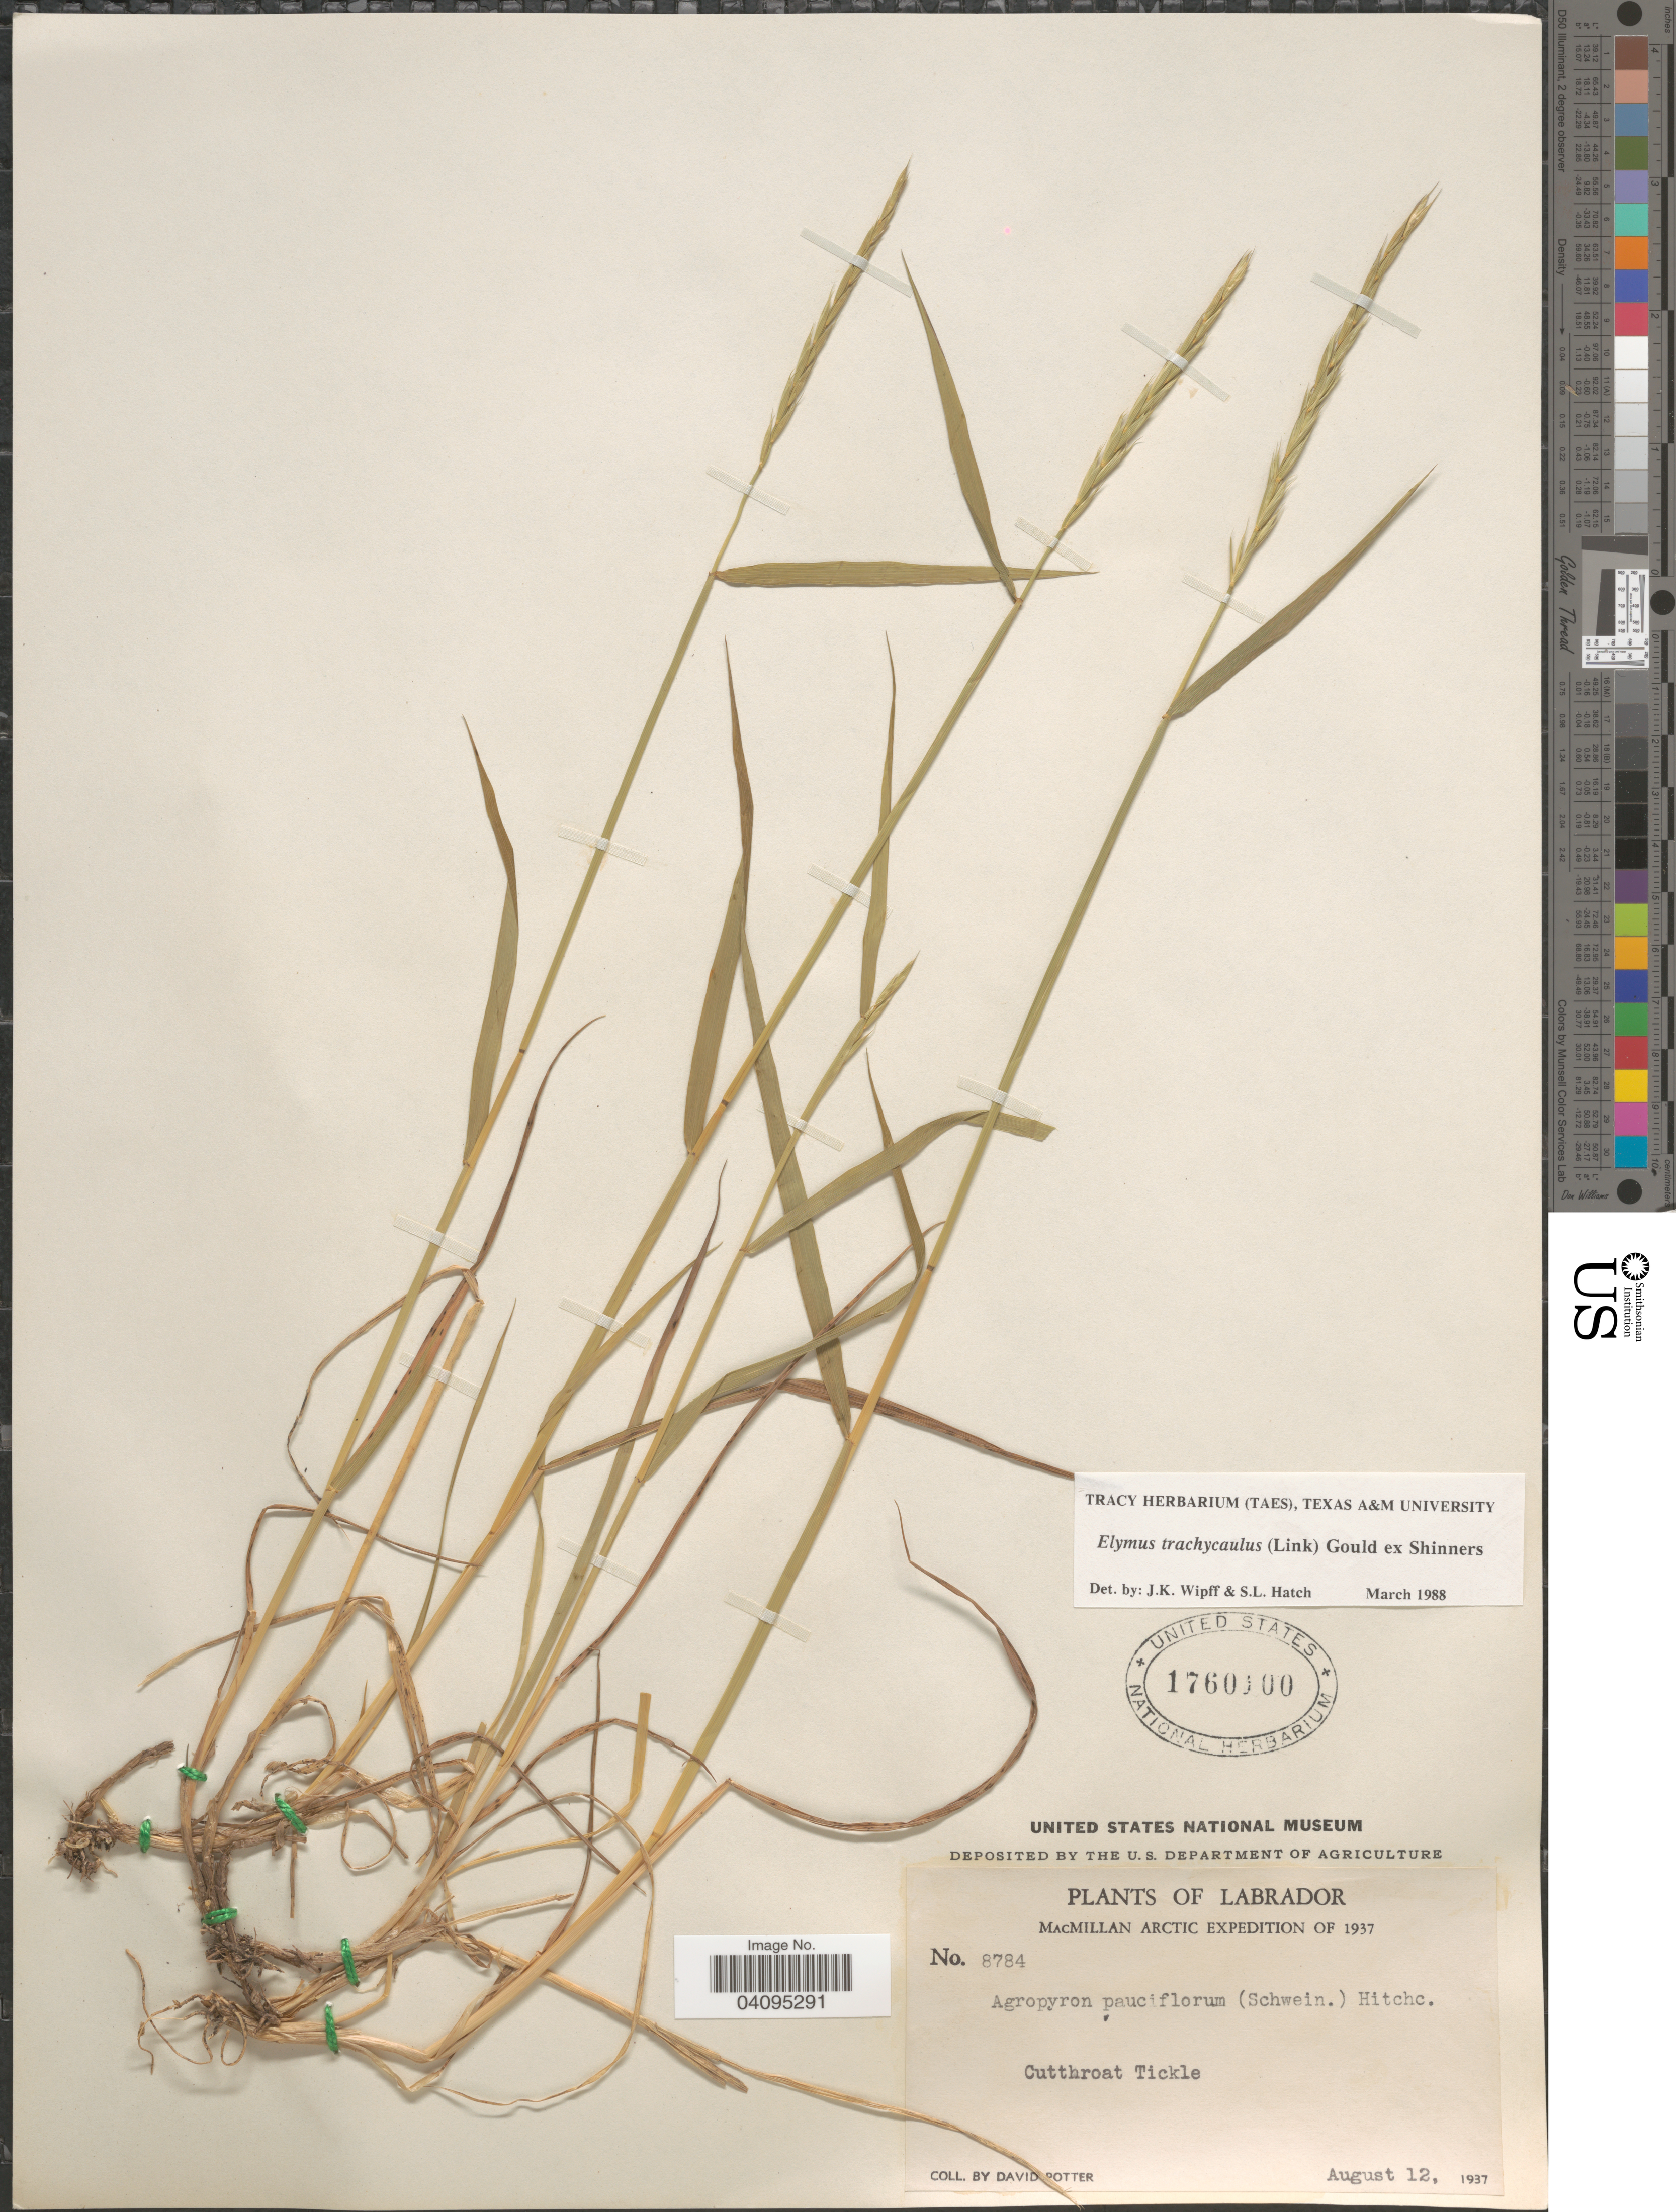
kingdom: Plantae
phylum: Tracheophyta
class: Liliopsida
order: Poales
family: Poaceae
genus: Elymus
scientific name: Elymus trachycaulus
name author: (Link) Gould ex Shinners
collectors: D. Potter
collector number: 8784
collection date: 1937-08-12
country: Canada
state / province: Newfoundland and Labrador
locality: Labrador. MacMillan Arctic Expedition of 1937. Cutthroat Tickle.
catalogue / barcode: US 1760000